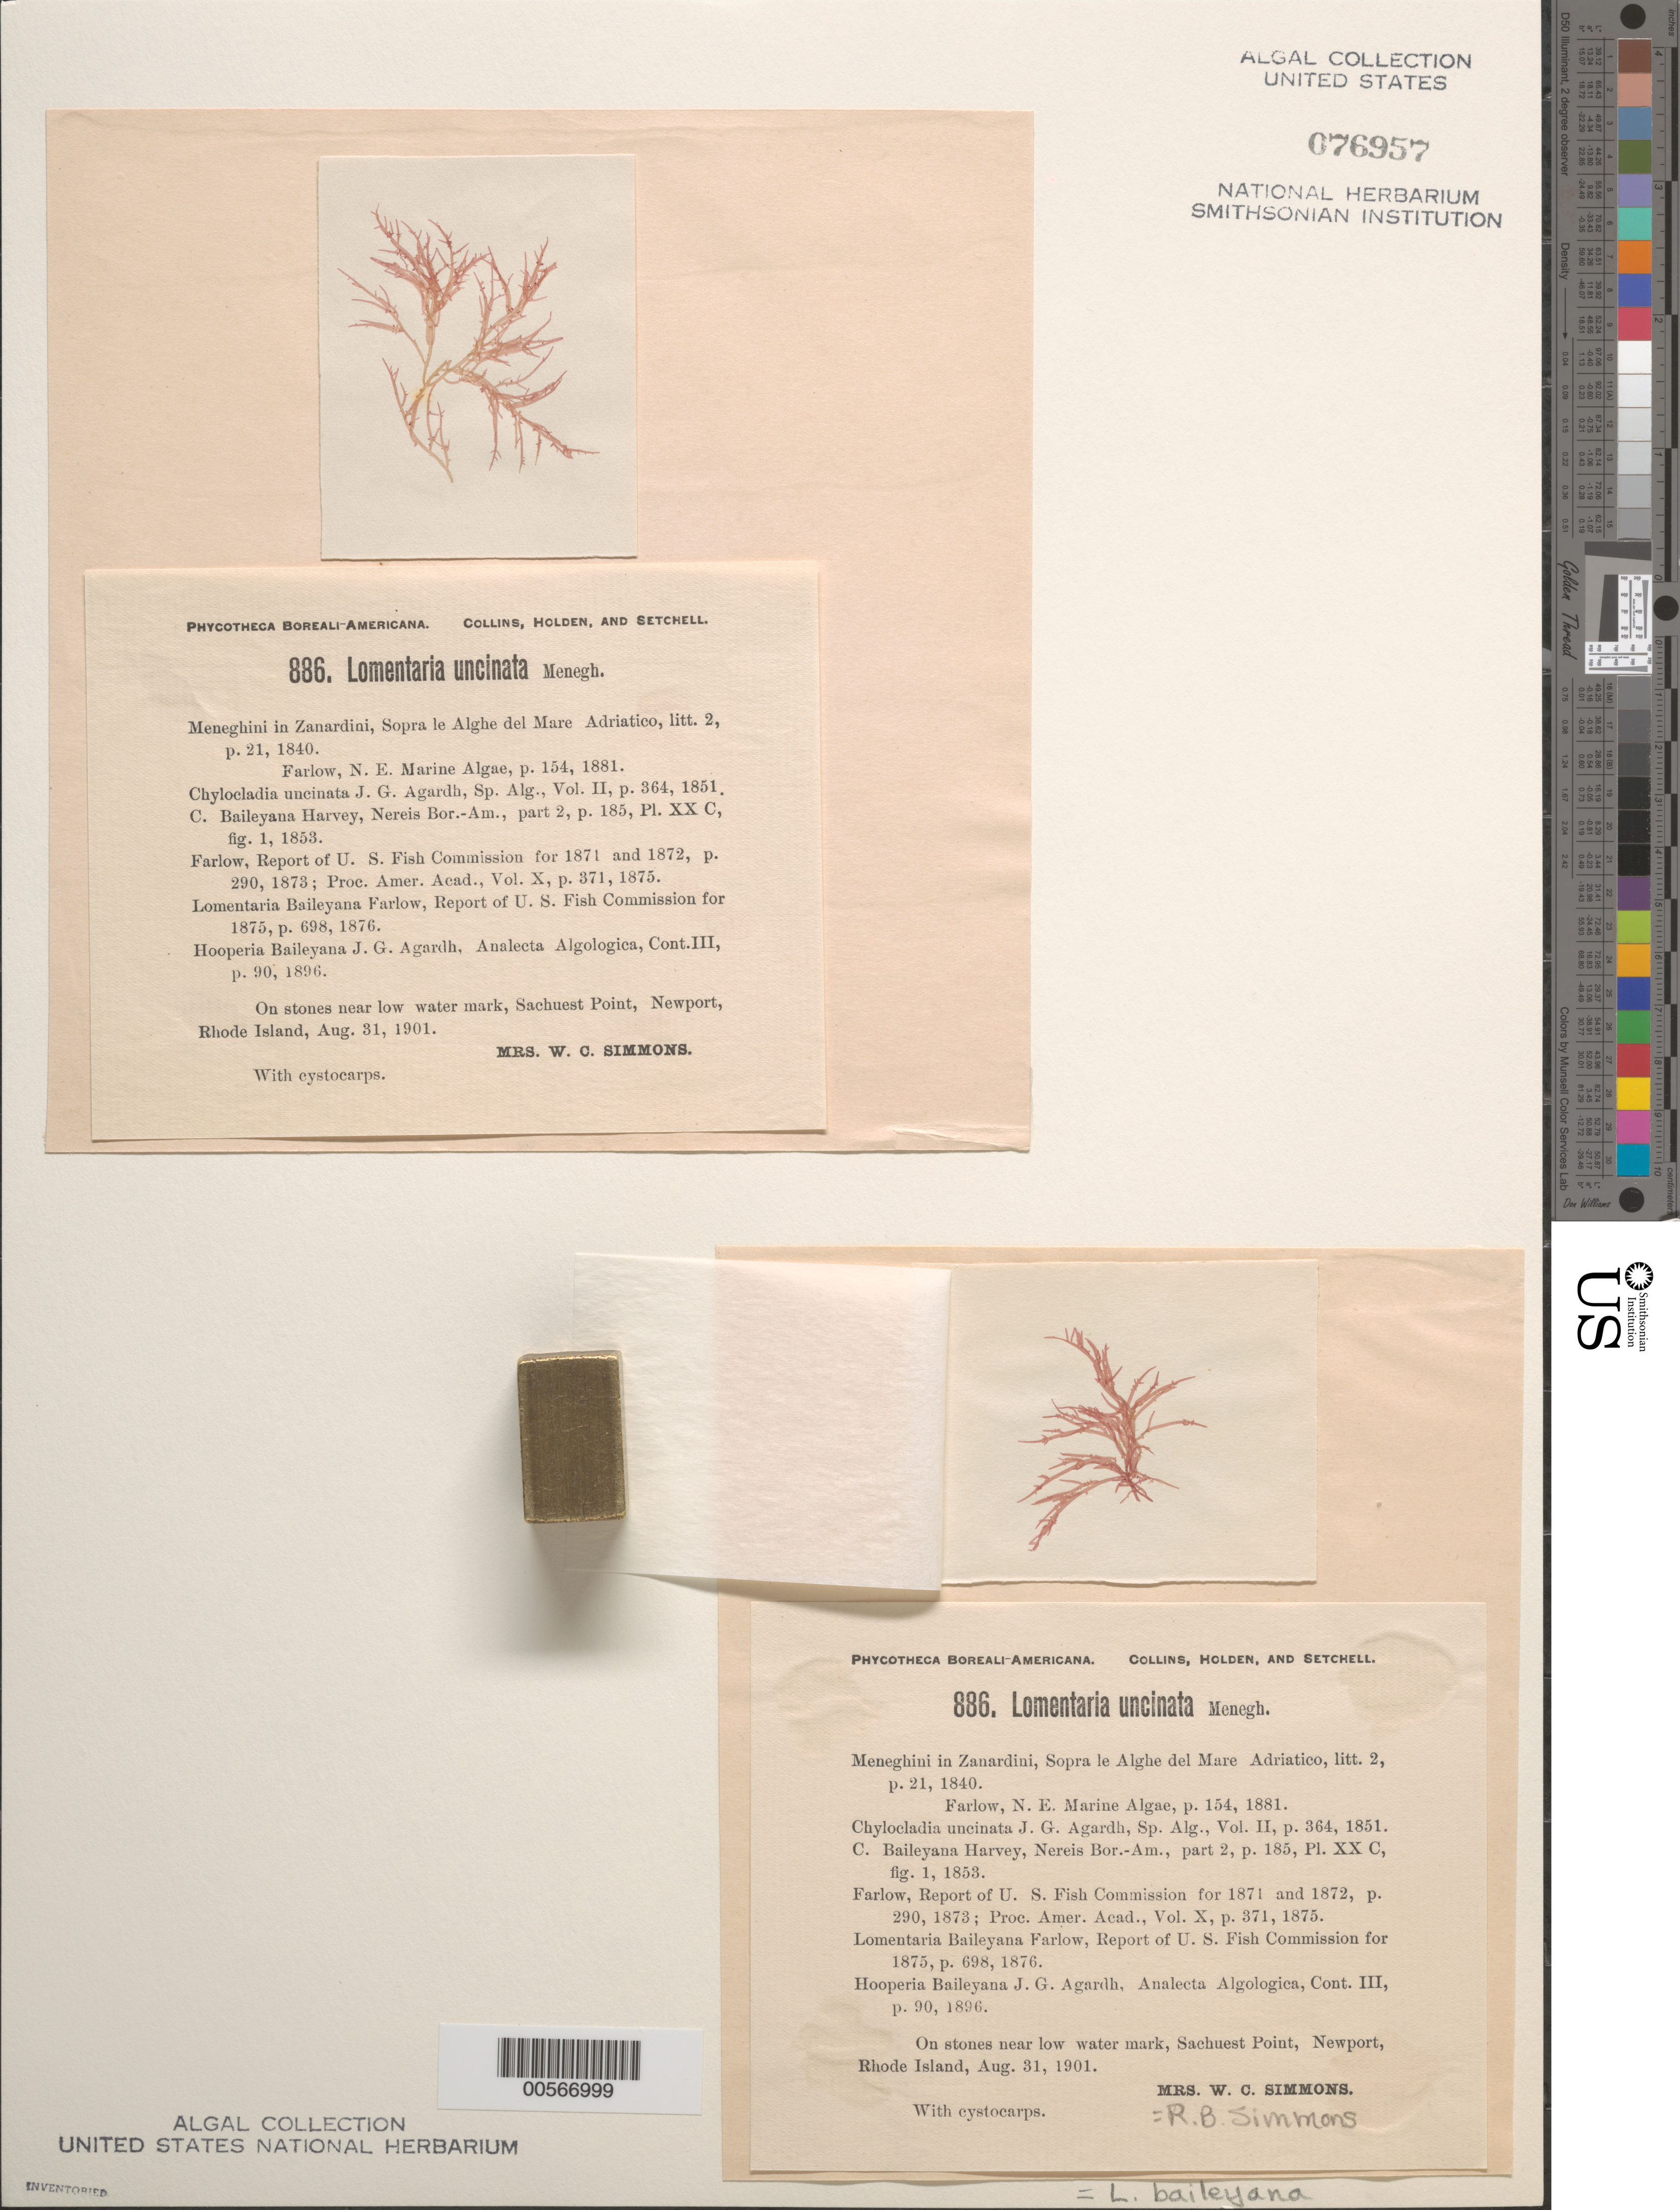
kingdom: Plantae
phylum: Rhodophyta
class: Florideophyceae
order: Rhodymeniales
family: Lomentariaceae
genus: Hooperia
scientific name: Hooperia divaricata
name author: (Durant) M.J. Wynne et al.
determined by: Algae name updating Project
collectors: R. B. Simmons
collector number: PB-A 886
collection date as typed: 31 Aug 1901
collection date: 1901-08-31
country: United States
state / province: Rhode Island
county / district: Newport County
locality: Sachuest Point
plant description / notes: Collins, Holden & Setchell, Phycotheca Boreali-Americana, as Lomentaria uncinata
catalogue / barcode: US 76957